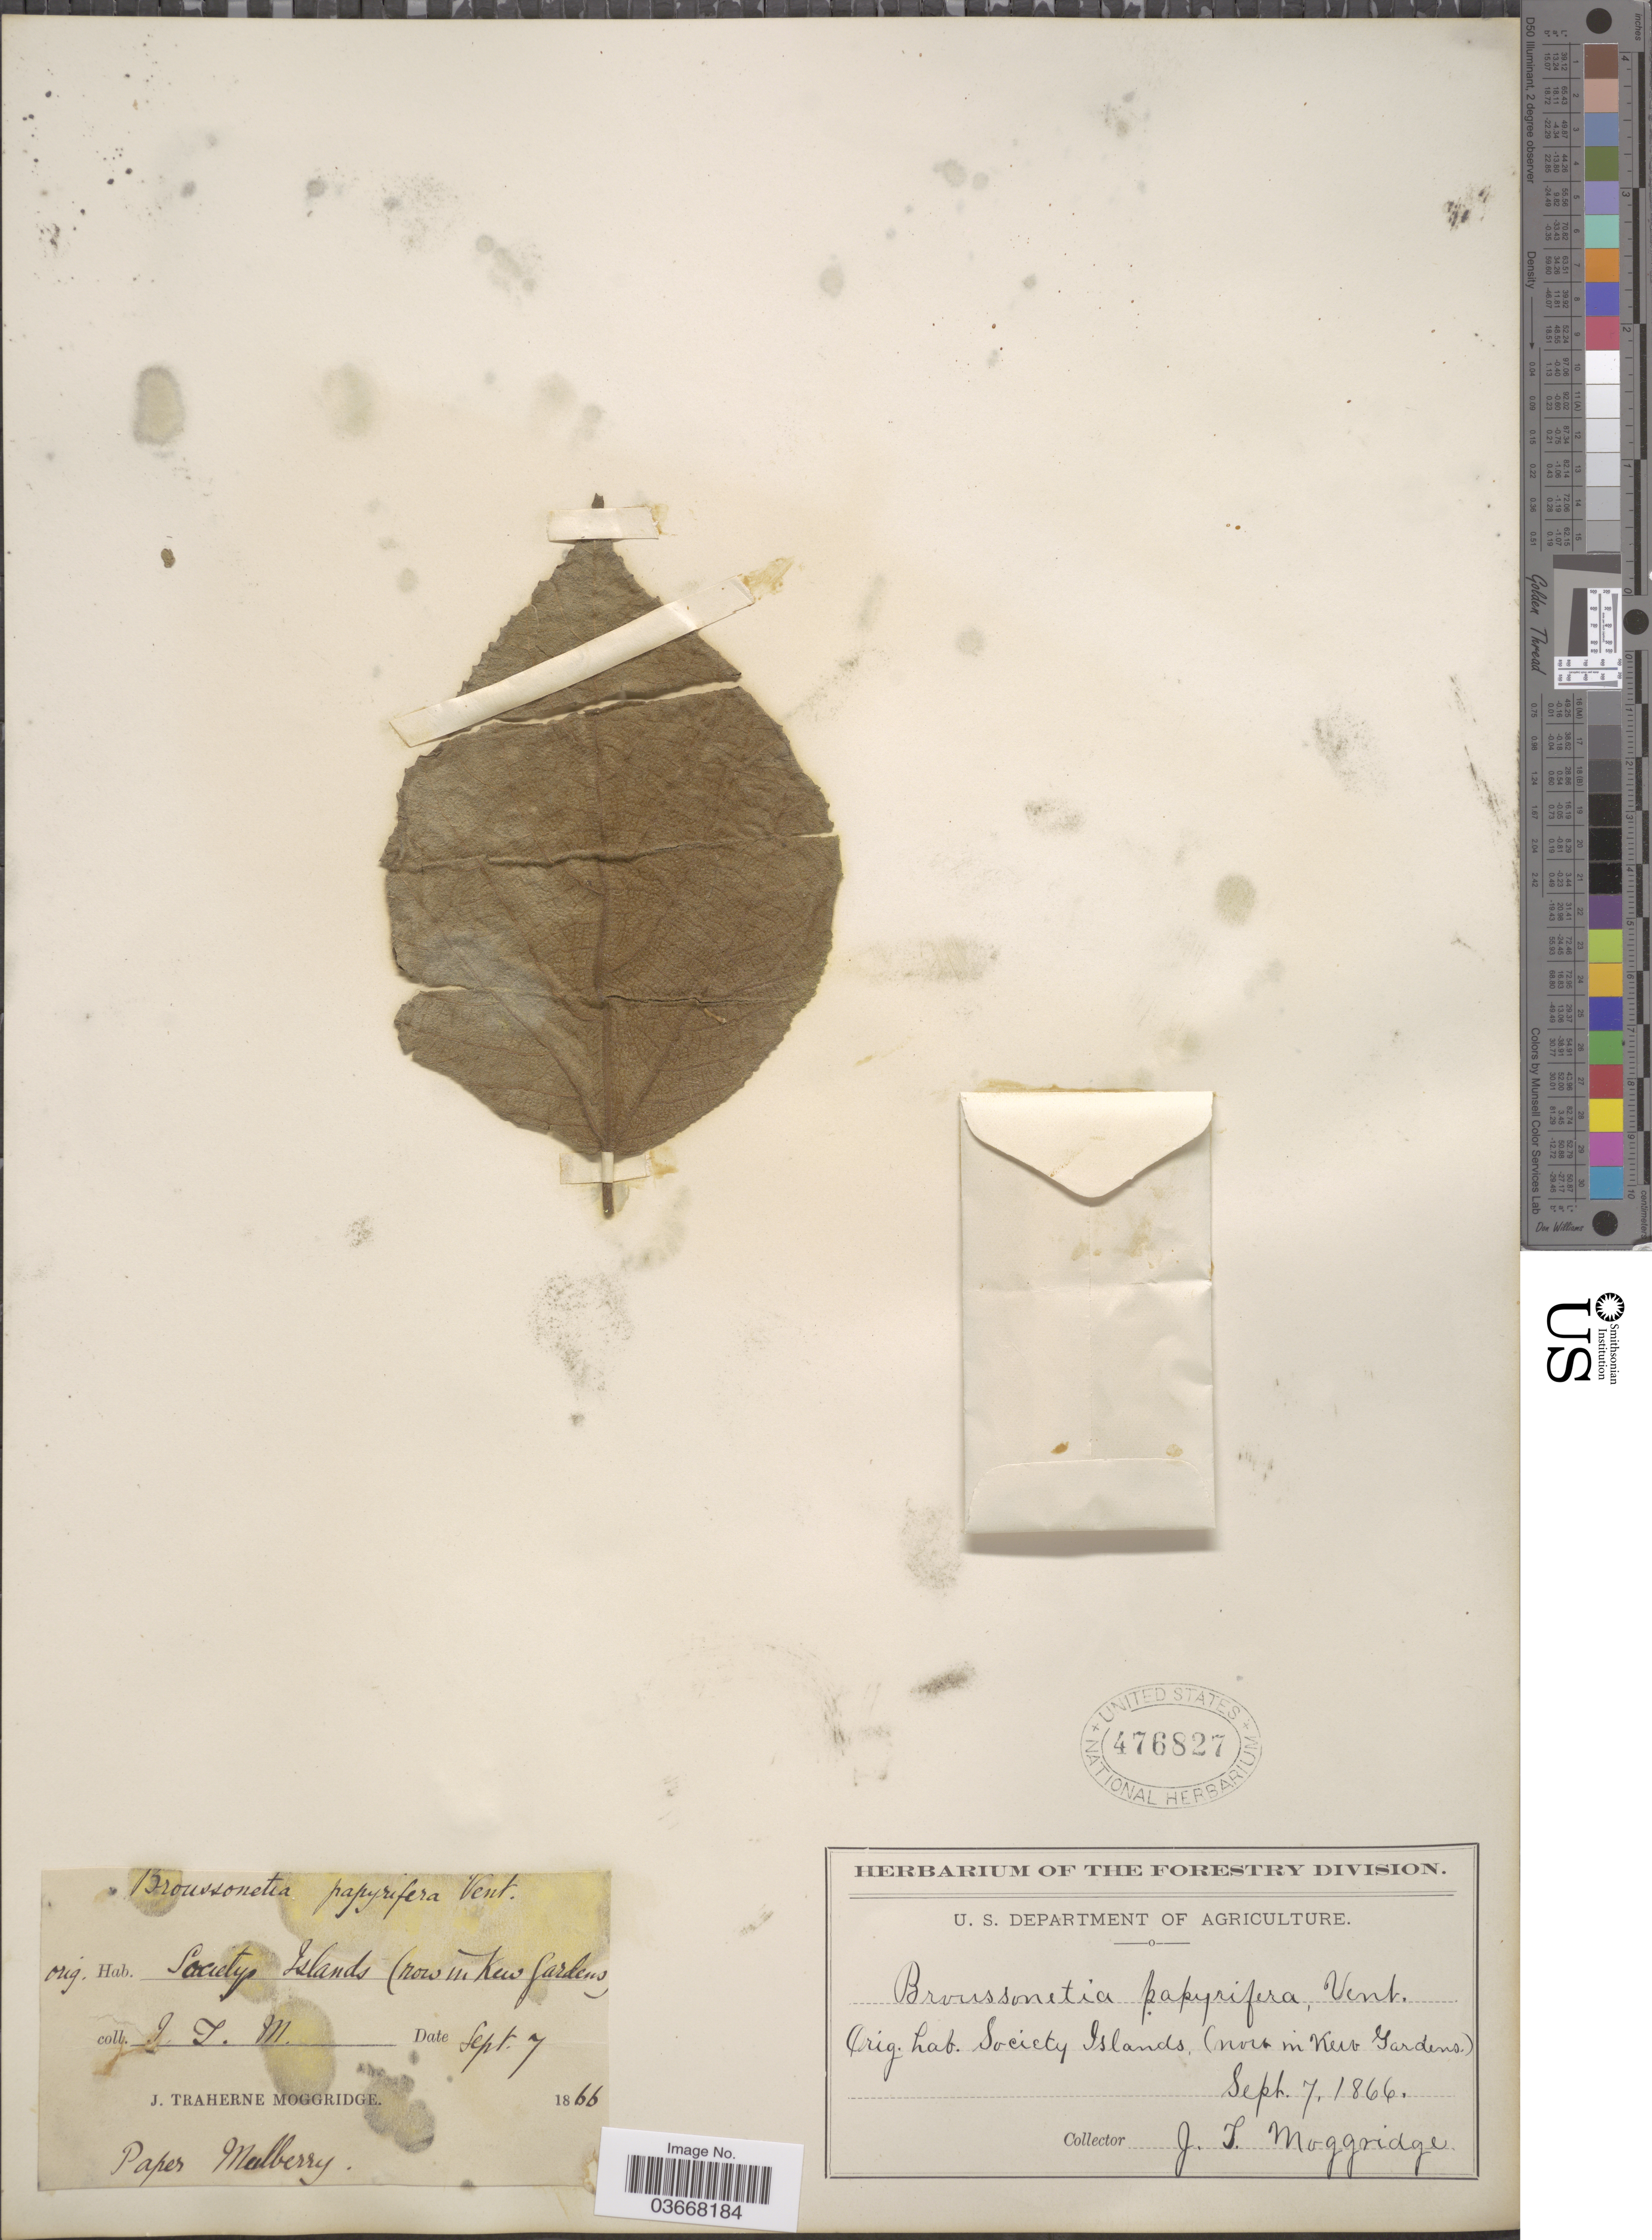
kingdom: Plantae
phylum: Tracheophyta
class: Magnoliopsida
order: Rosales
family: Moraceae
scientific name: Broussoneta papyrifera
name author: (L.) L'Hér. ex Vent.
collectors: J. T. Moggridge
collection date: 1866-09-07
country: United Kingdom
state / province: England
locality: Kew Gardens.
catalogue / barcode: US 476827